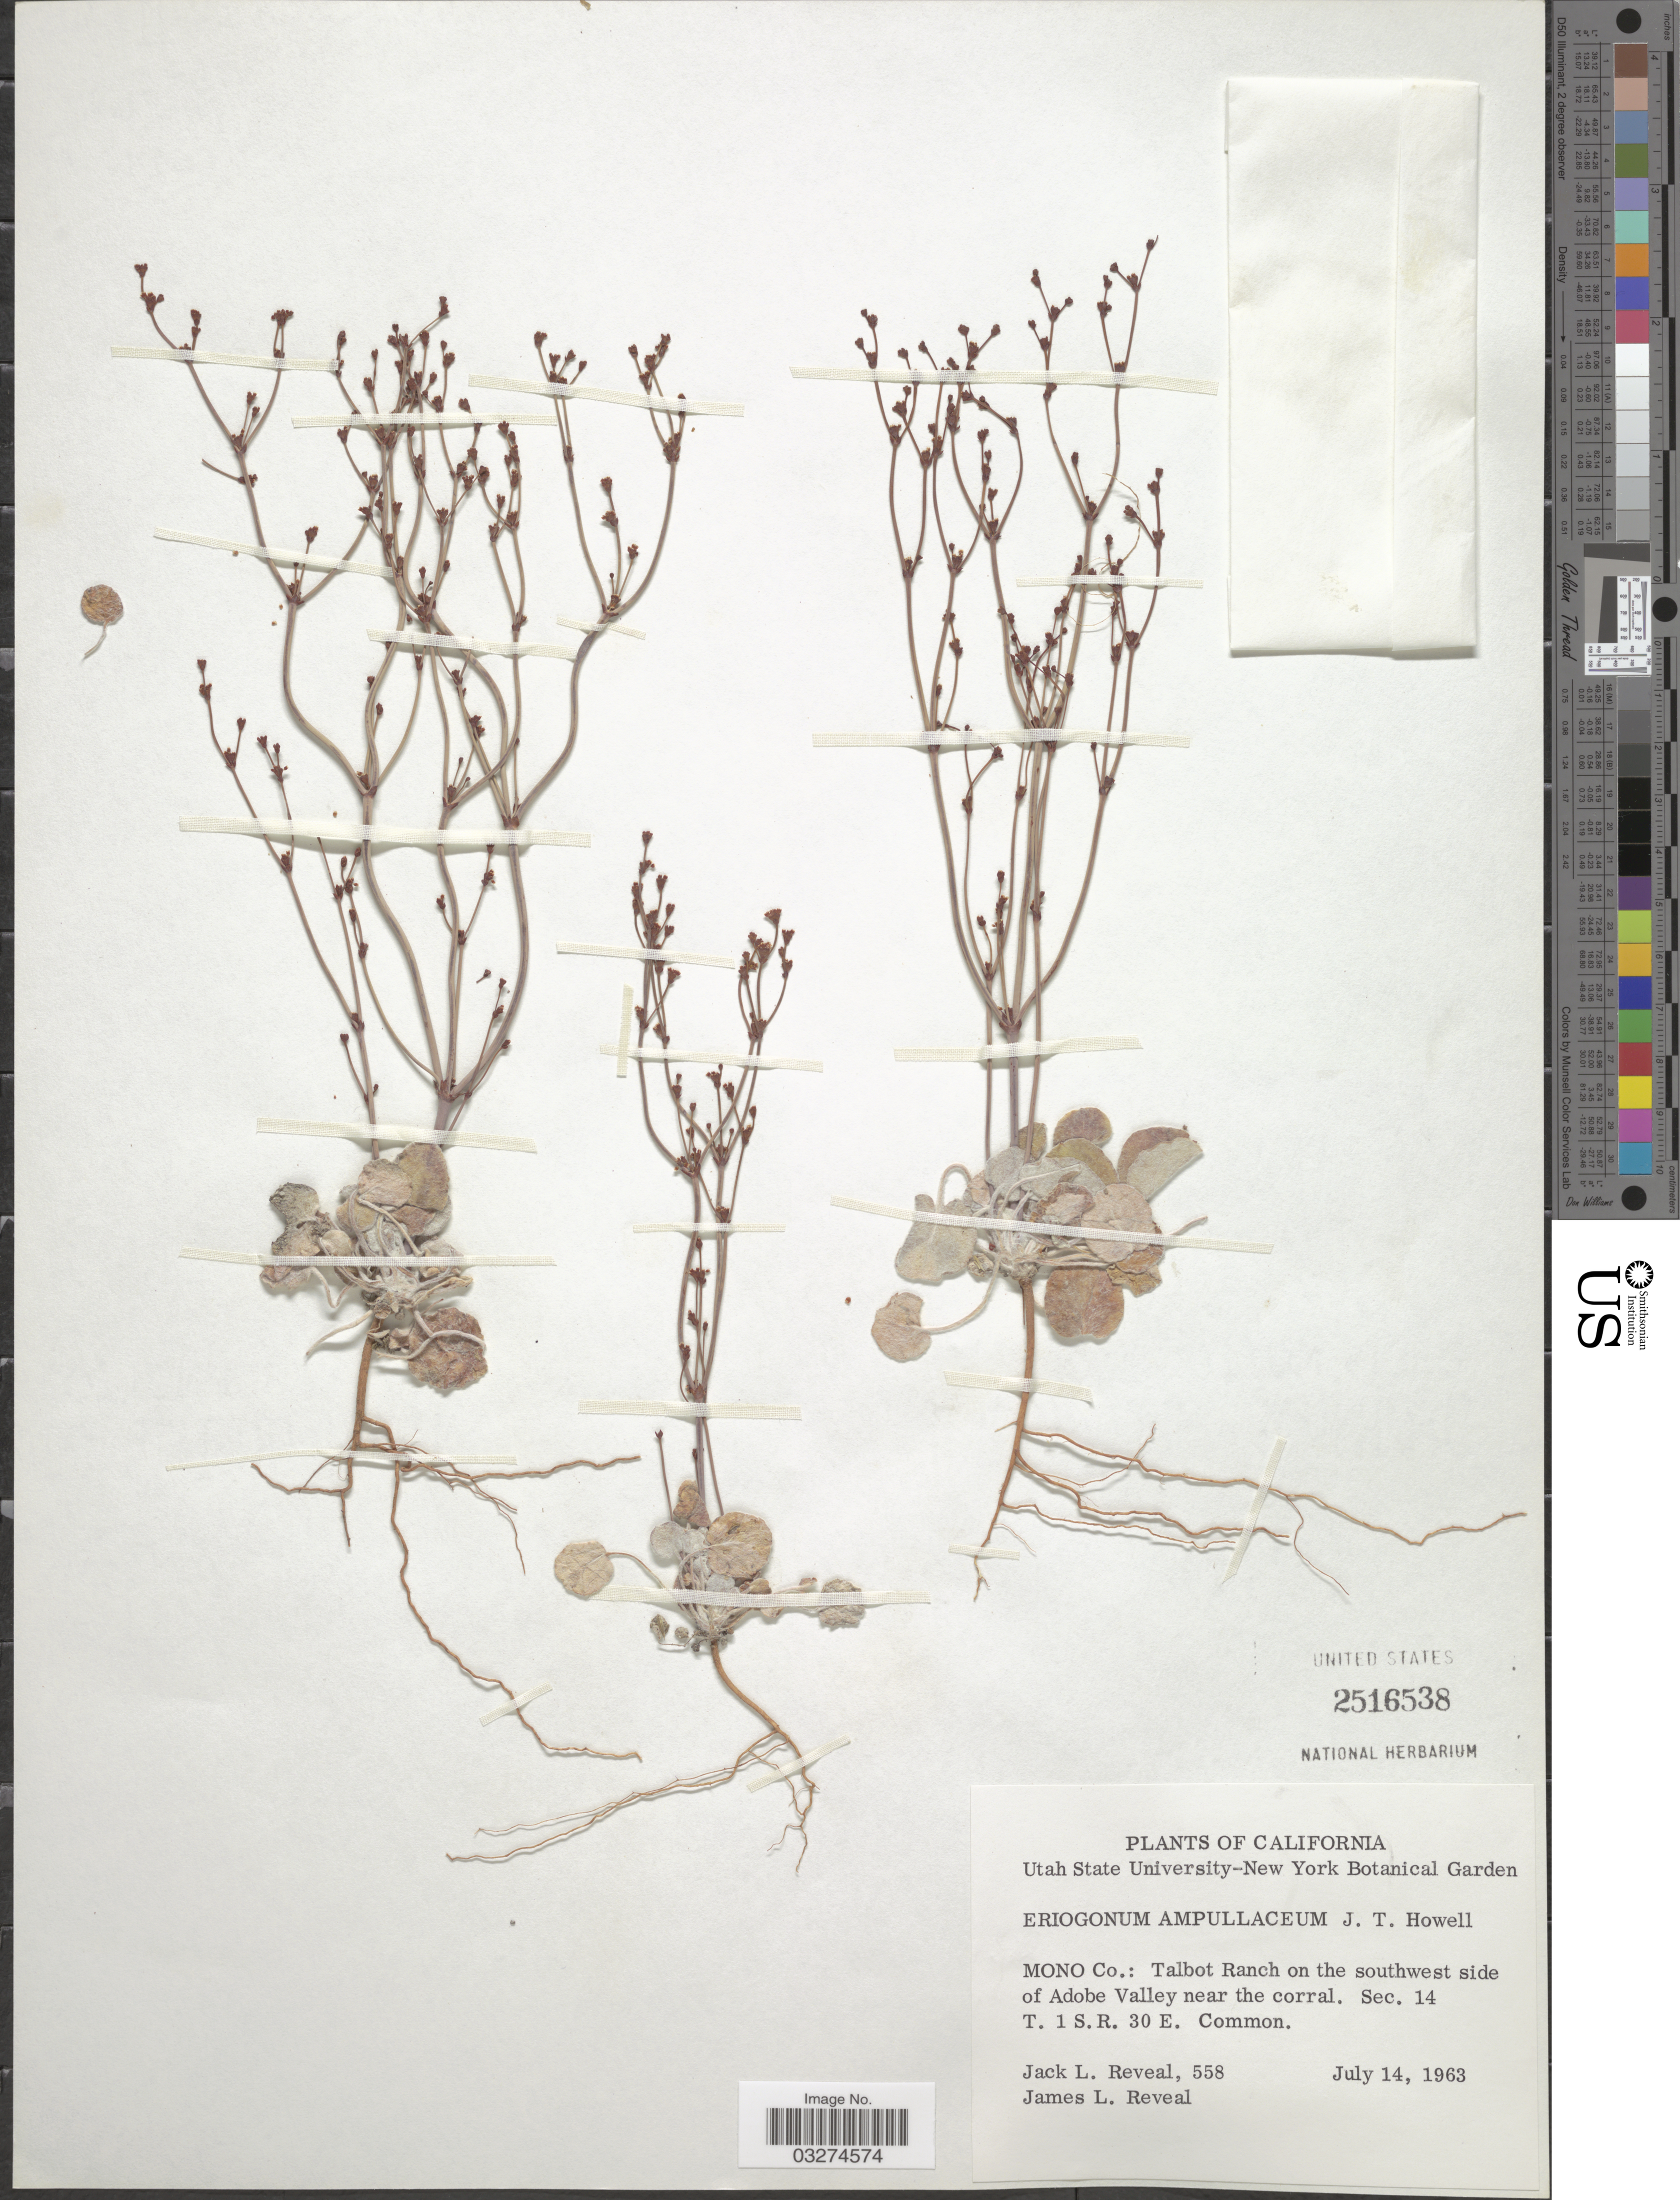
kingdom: Plantae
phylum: Tracheophyta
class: Magnoliopsida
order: Caryophyllales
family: Polygonaceae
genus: Eriogonum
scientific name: Eriogonum ampullaceum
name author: J.T. Howell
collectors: J. L. Reveal & J. L. Reveal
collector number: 558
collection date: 1963-07-14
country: United States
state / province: California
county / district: Mono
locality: Mono Co.: Talbot Ranch of the southwest side of Adobe Valley near the corral. Sec. 14 T. 1 S.R. 30 E.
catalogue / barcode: US 2516538